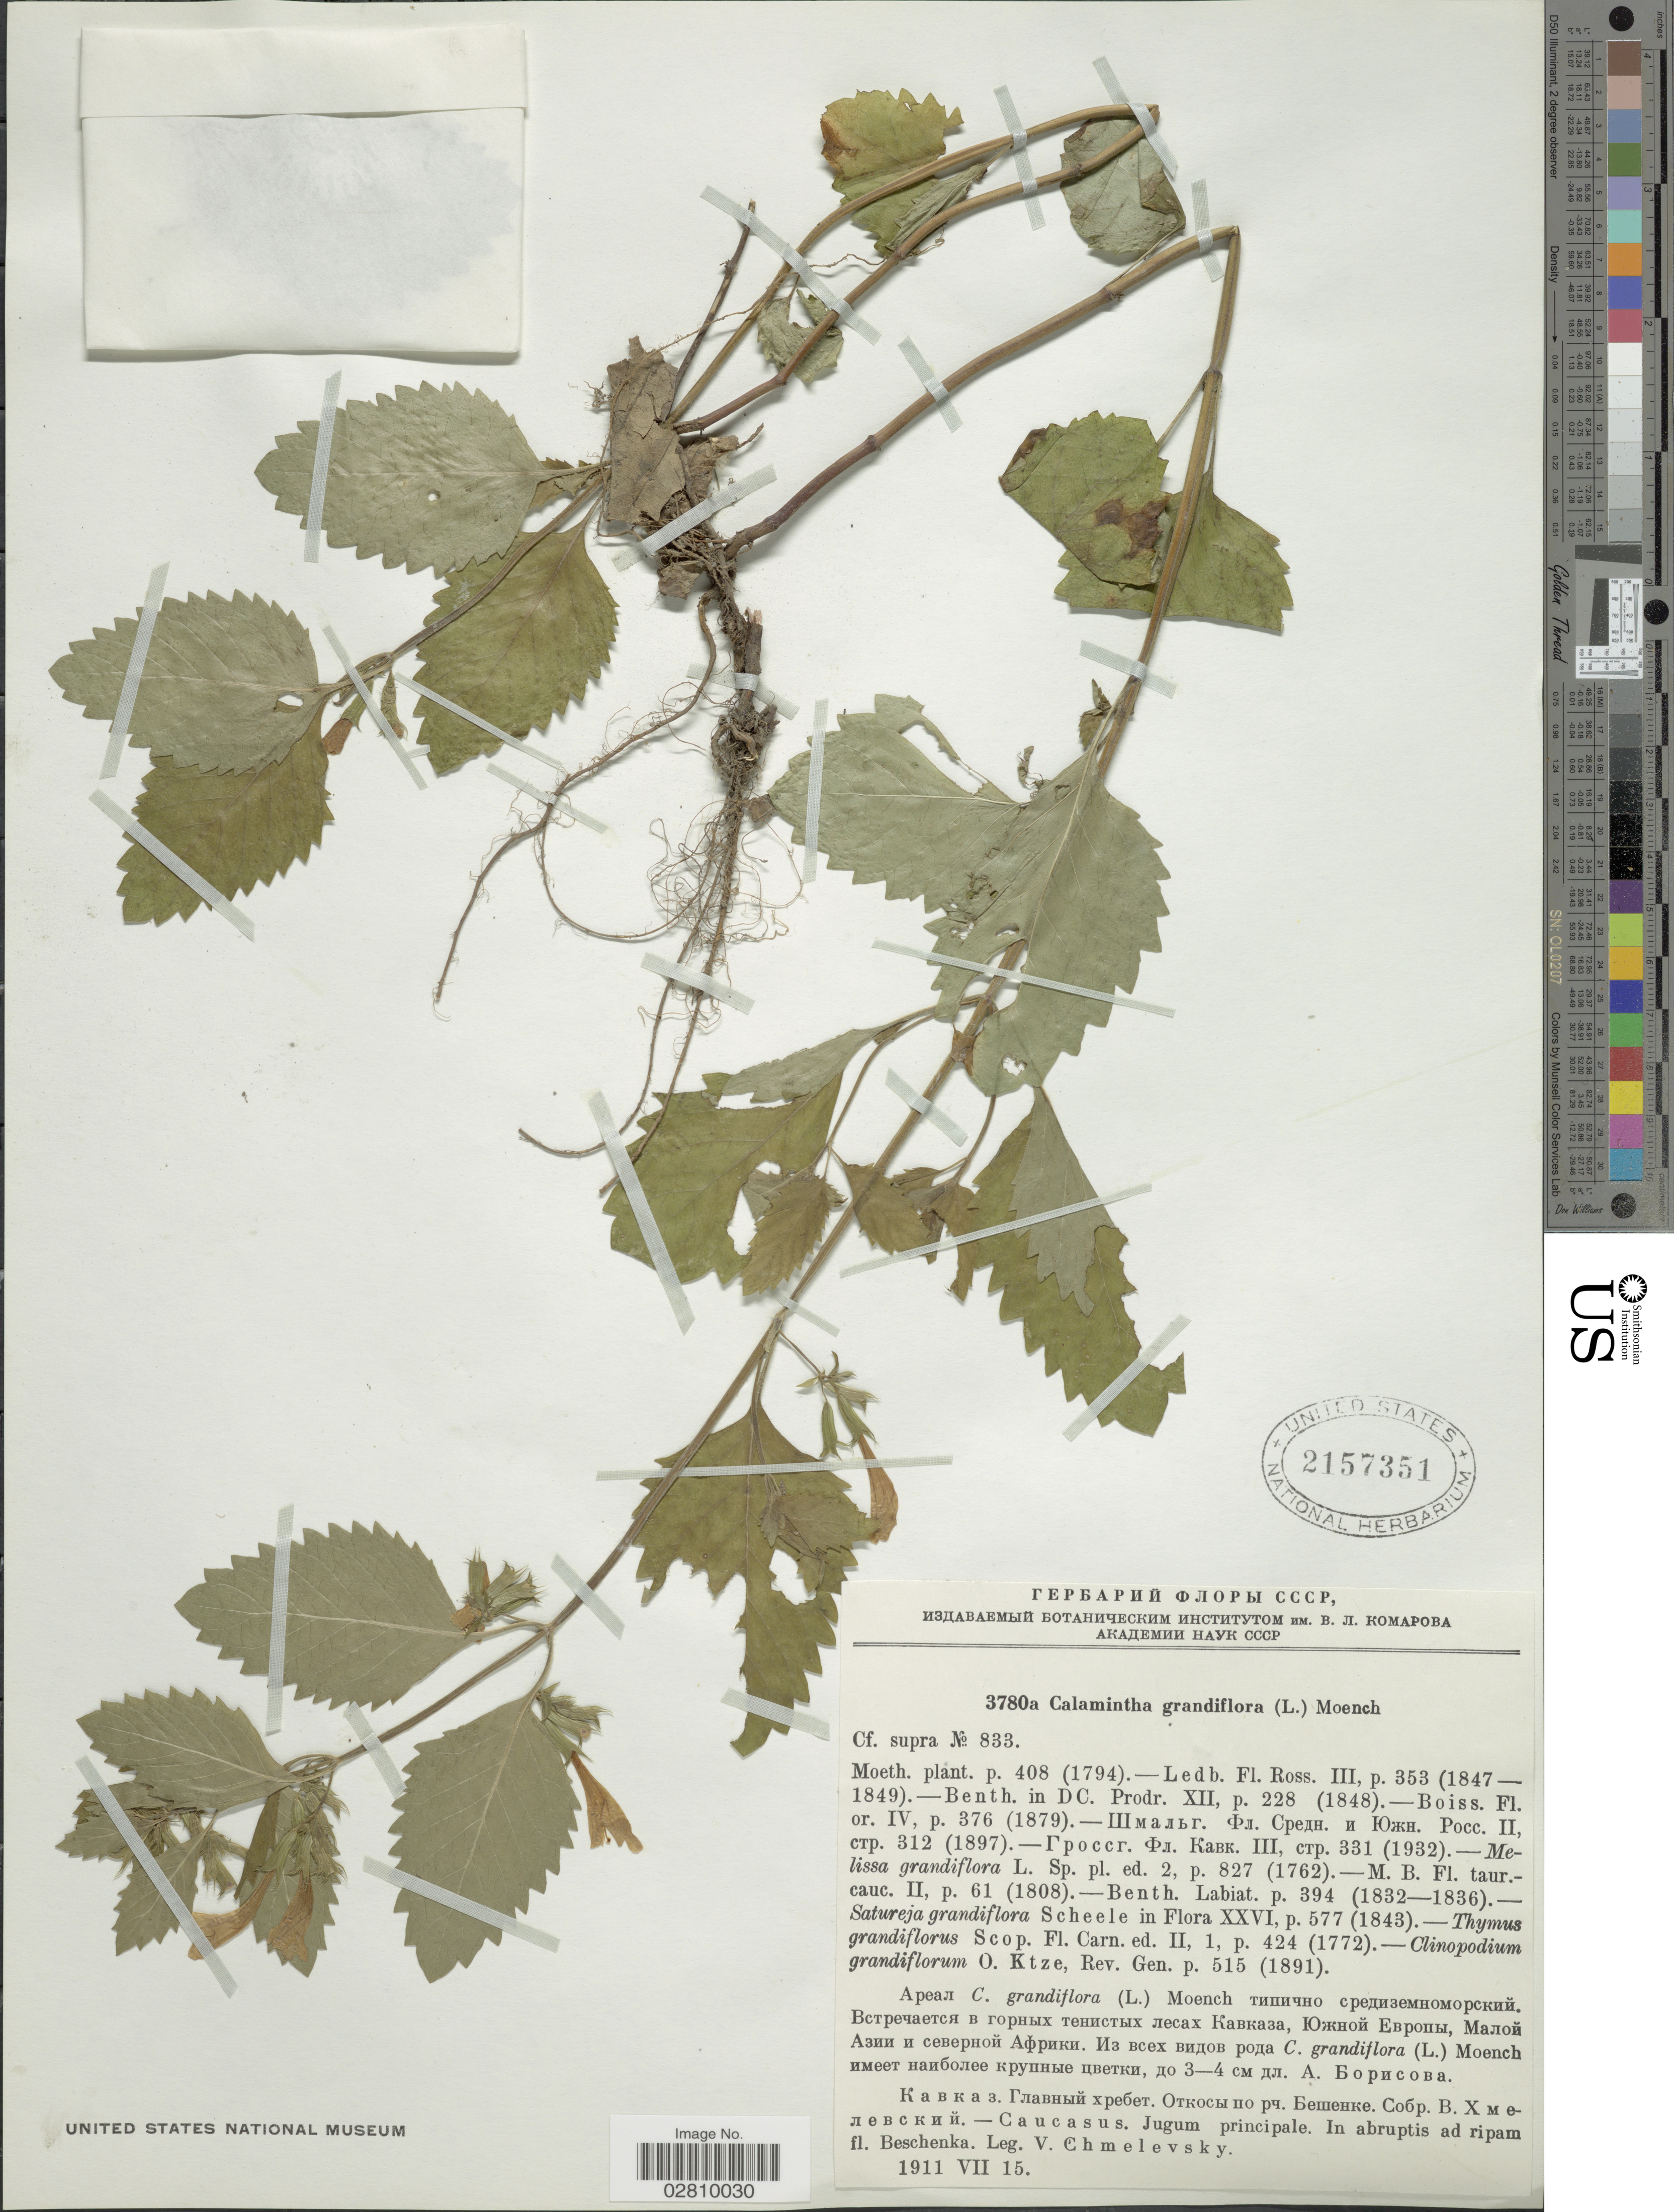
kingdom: Plantae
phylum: Tracheophyta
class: Magnoliopsida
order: Lamiales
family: Lamiaceae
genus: Calamintha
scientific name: Calamintha grandiflora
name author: (L.) Moench.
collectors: V. Chmelevsky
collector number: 3780a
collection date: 1911-07-15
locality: X Caucasus. Jugum principale. In abruptis ad ripam fl. Beschenka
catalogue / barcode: US 2157351